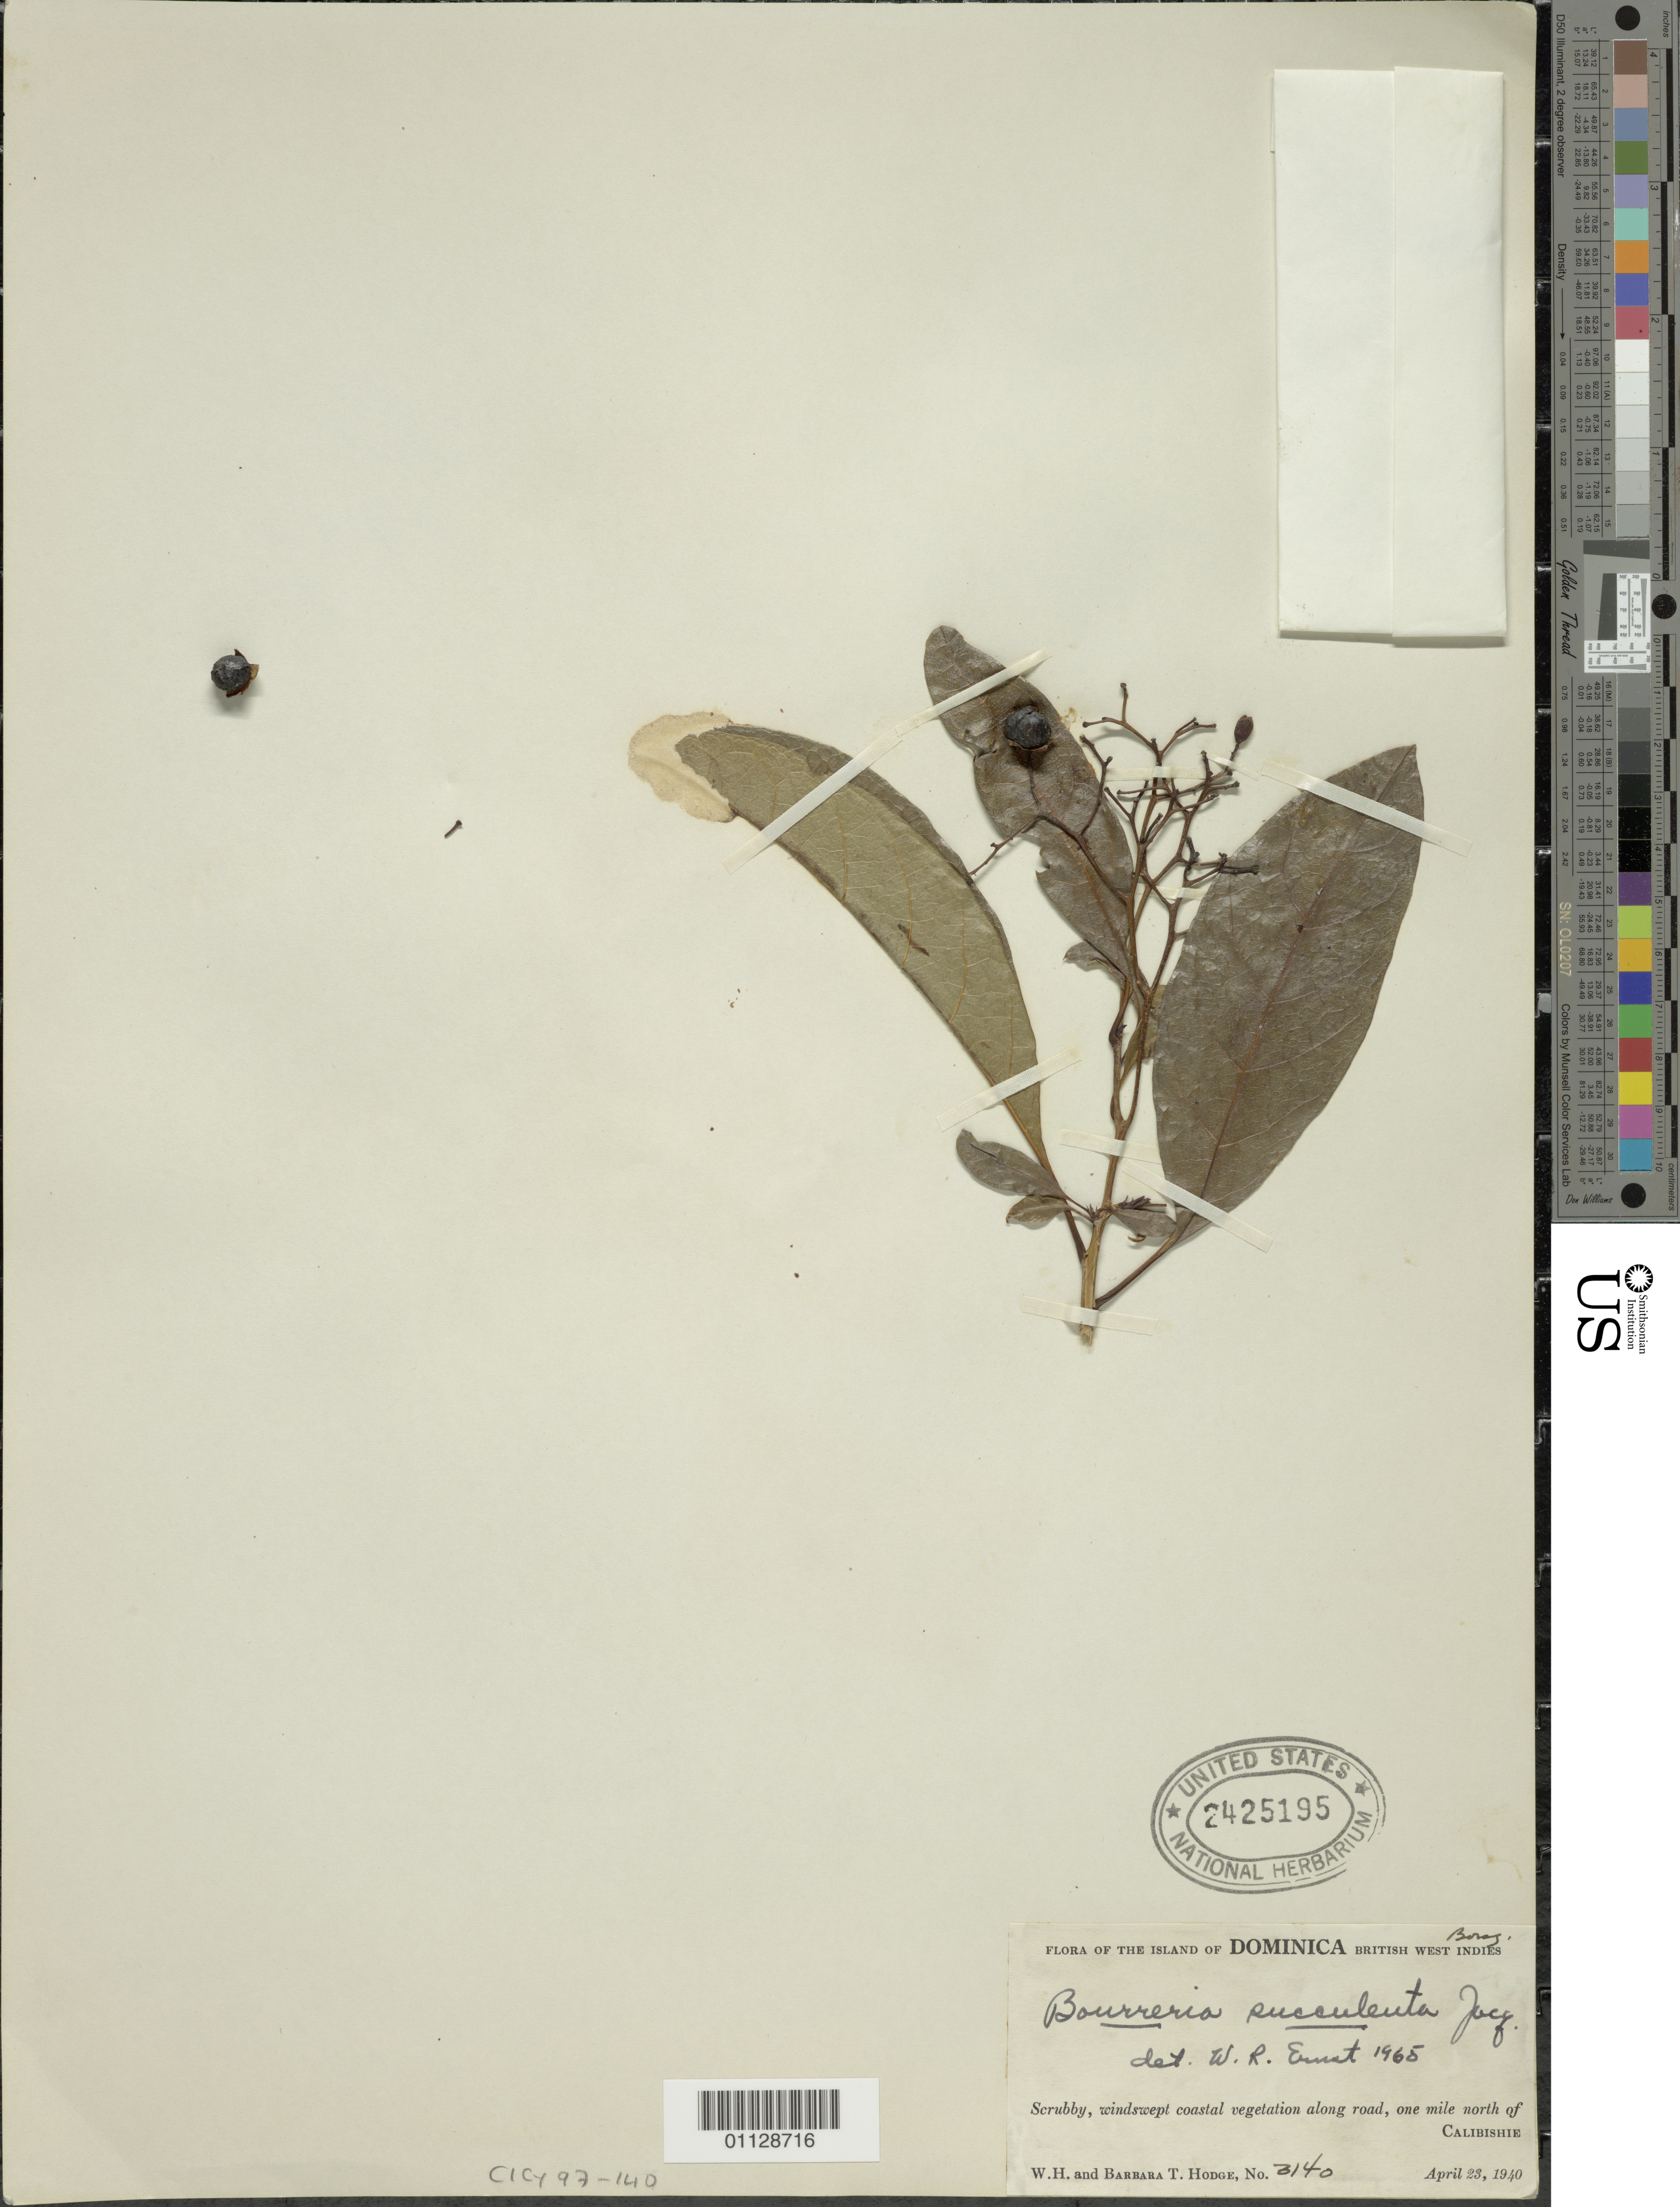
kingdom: Plantae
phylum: Tracheophyta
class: Magnoliopsida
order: Boraginales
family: Ehretiaceae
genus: Bourreria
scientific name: Bourreria succulenta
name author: Jacq.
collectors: W. Hodge & B. Hodge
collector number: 3140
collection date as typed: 23 Apr 1940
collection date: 1940-04-23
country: Dominica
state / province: St. Andrew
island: Dominica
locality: Scrubby, windswept coastal vegetation along road, 1 mi N of Calibishie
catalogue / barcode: US 2425195